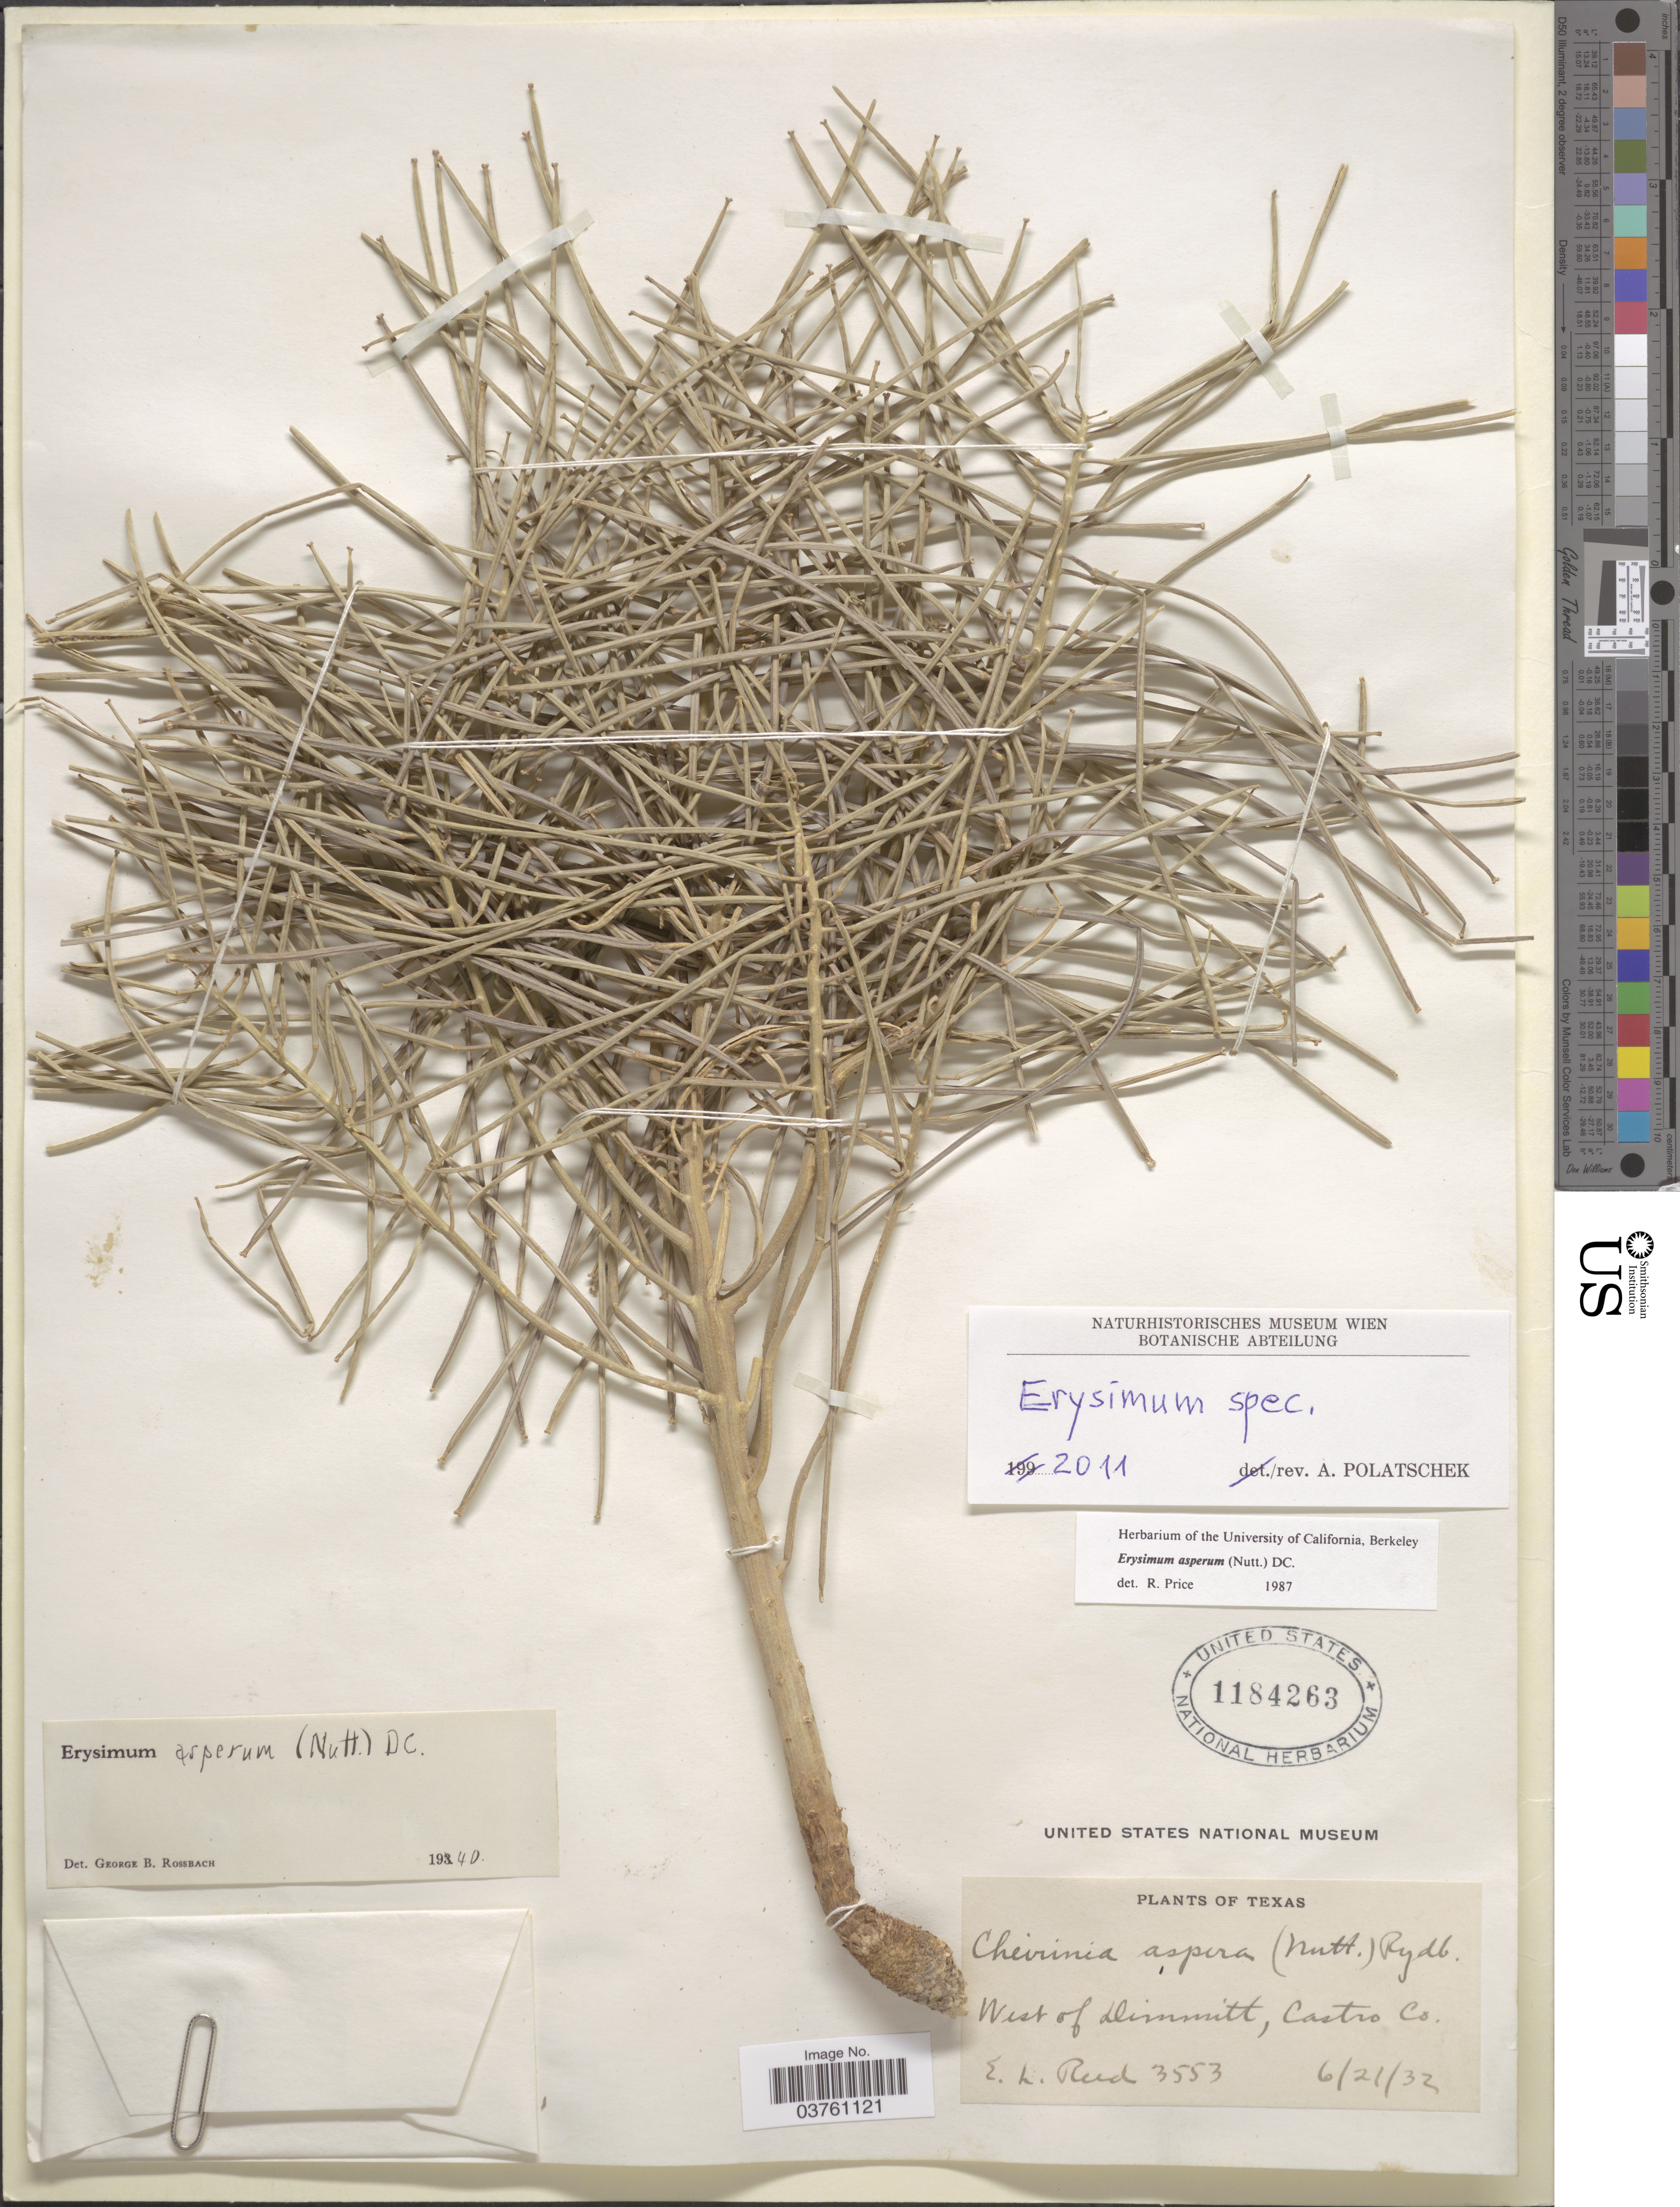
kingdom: Plantae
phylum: Tracheophyta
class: Magnoliopsida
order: Brassicales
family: Brassicaceae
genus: Erysimum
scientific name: Erysimum sp.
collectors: E. Reed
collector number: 3553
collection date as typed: Transcribed d/m/y: 21/6/32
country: United States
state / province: Texas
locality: West of Dimmitt, Castro Co.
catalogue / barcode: US 1184263